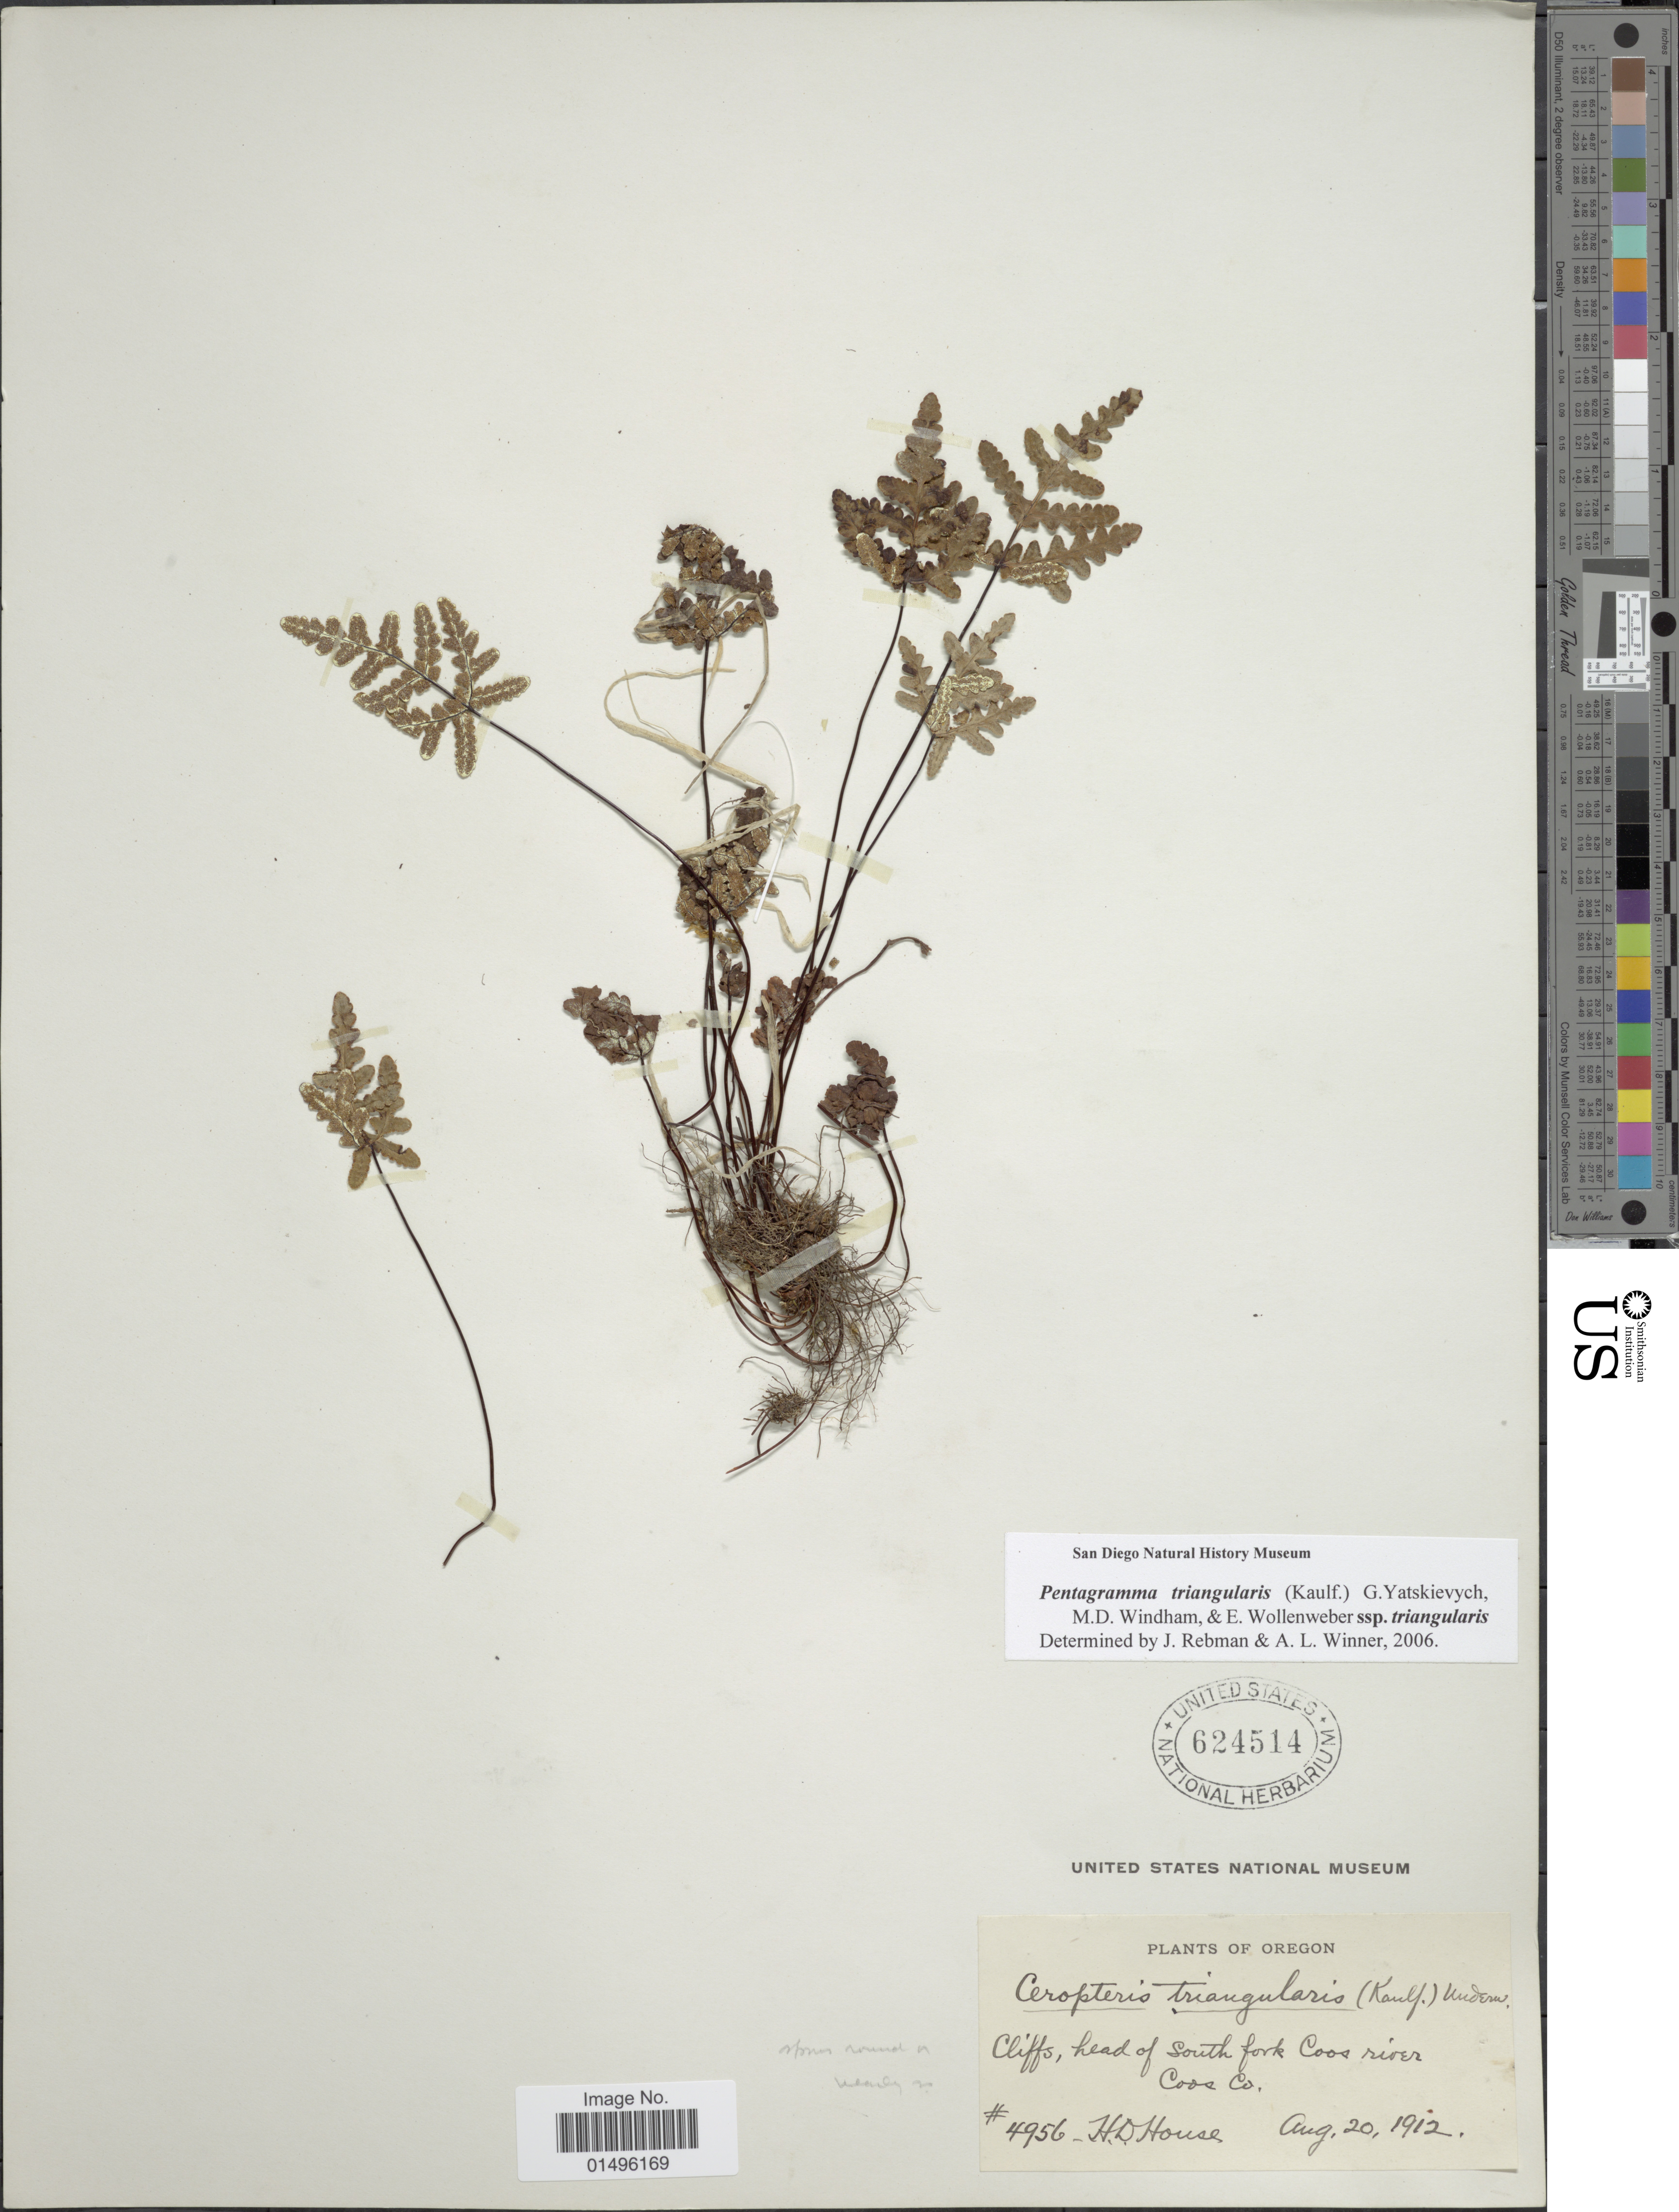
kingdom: Plantae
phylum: Tracheophyta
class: Polypodiopsida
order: Polypodiales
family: Pteridaceae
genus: Pentagramma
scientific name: Pentagramma triangularis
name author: (Kaulf.) Yatsk. et al.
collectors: H. D. House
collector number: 4956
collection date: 1912-08-20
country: United States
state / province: Oregon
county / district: Coos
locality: Oregon, cliffs head of South fork Coos river Coos. Co.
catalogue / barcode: US 624514